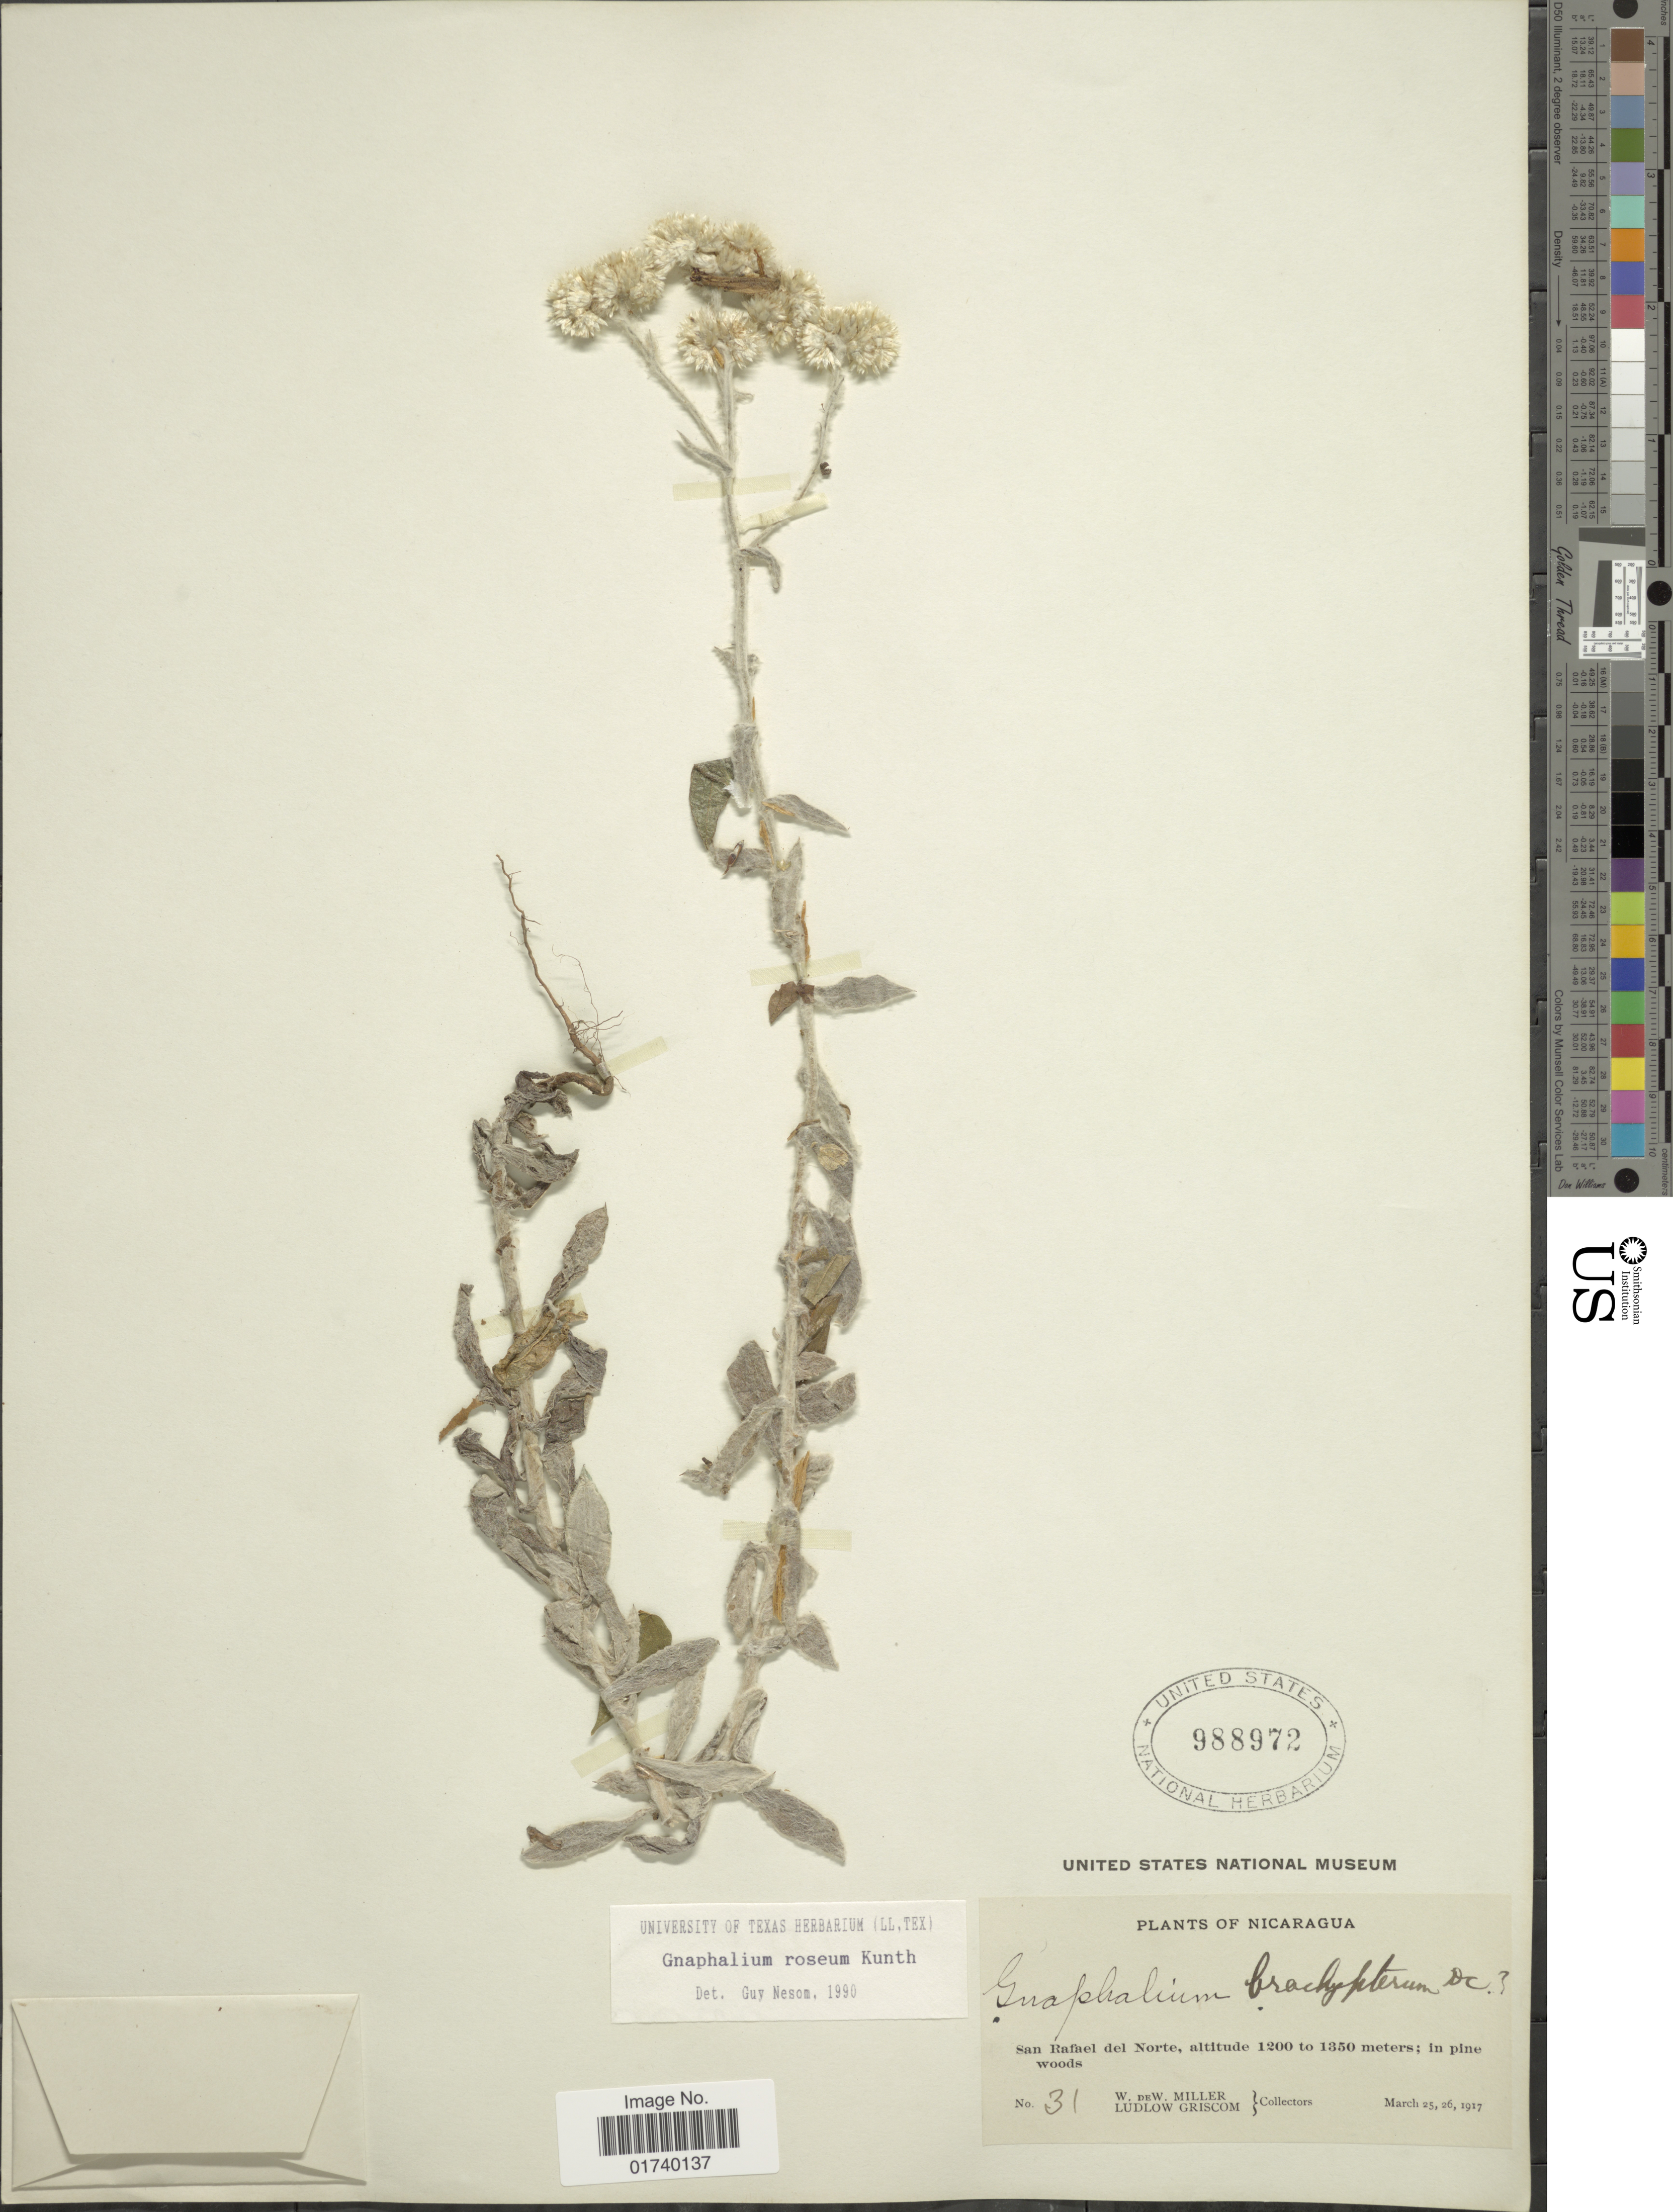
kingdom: Plantae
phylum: Tracheophyta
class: Magnoliopsida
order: Asterales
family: Asteraceae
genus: Pseudognaphalium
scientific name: Pseudognaphalium roseum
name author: (Kunth) Anderb.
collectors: W. W. Miller & L. Griscom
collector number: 31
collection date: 1917-03-25/1917-03-26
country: Nicaragua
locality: San Rafael del Norte.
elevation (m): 1200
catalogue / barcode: US 988972